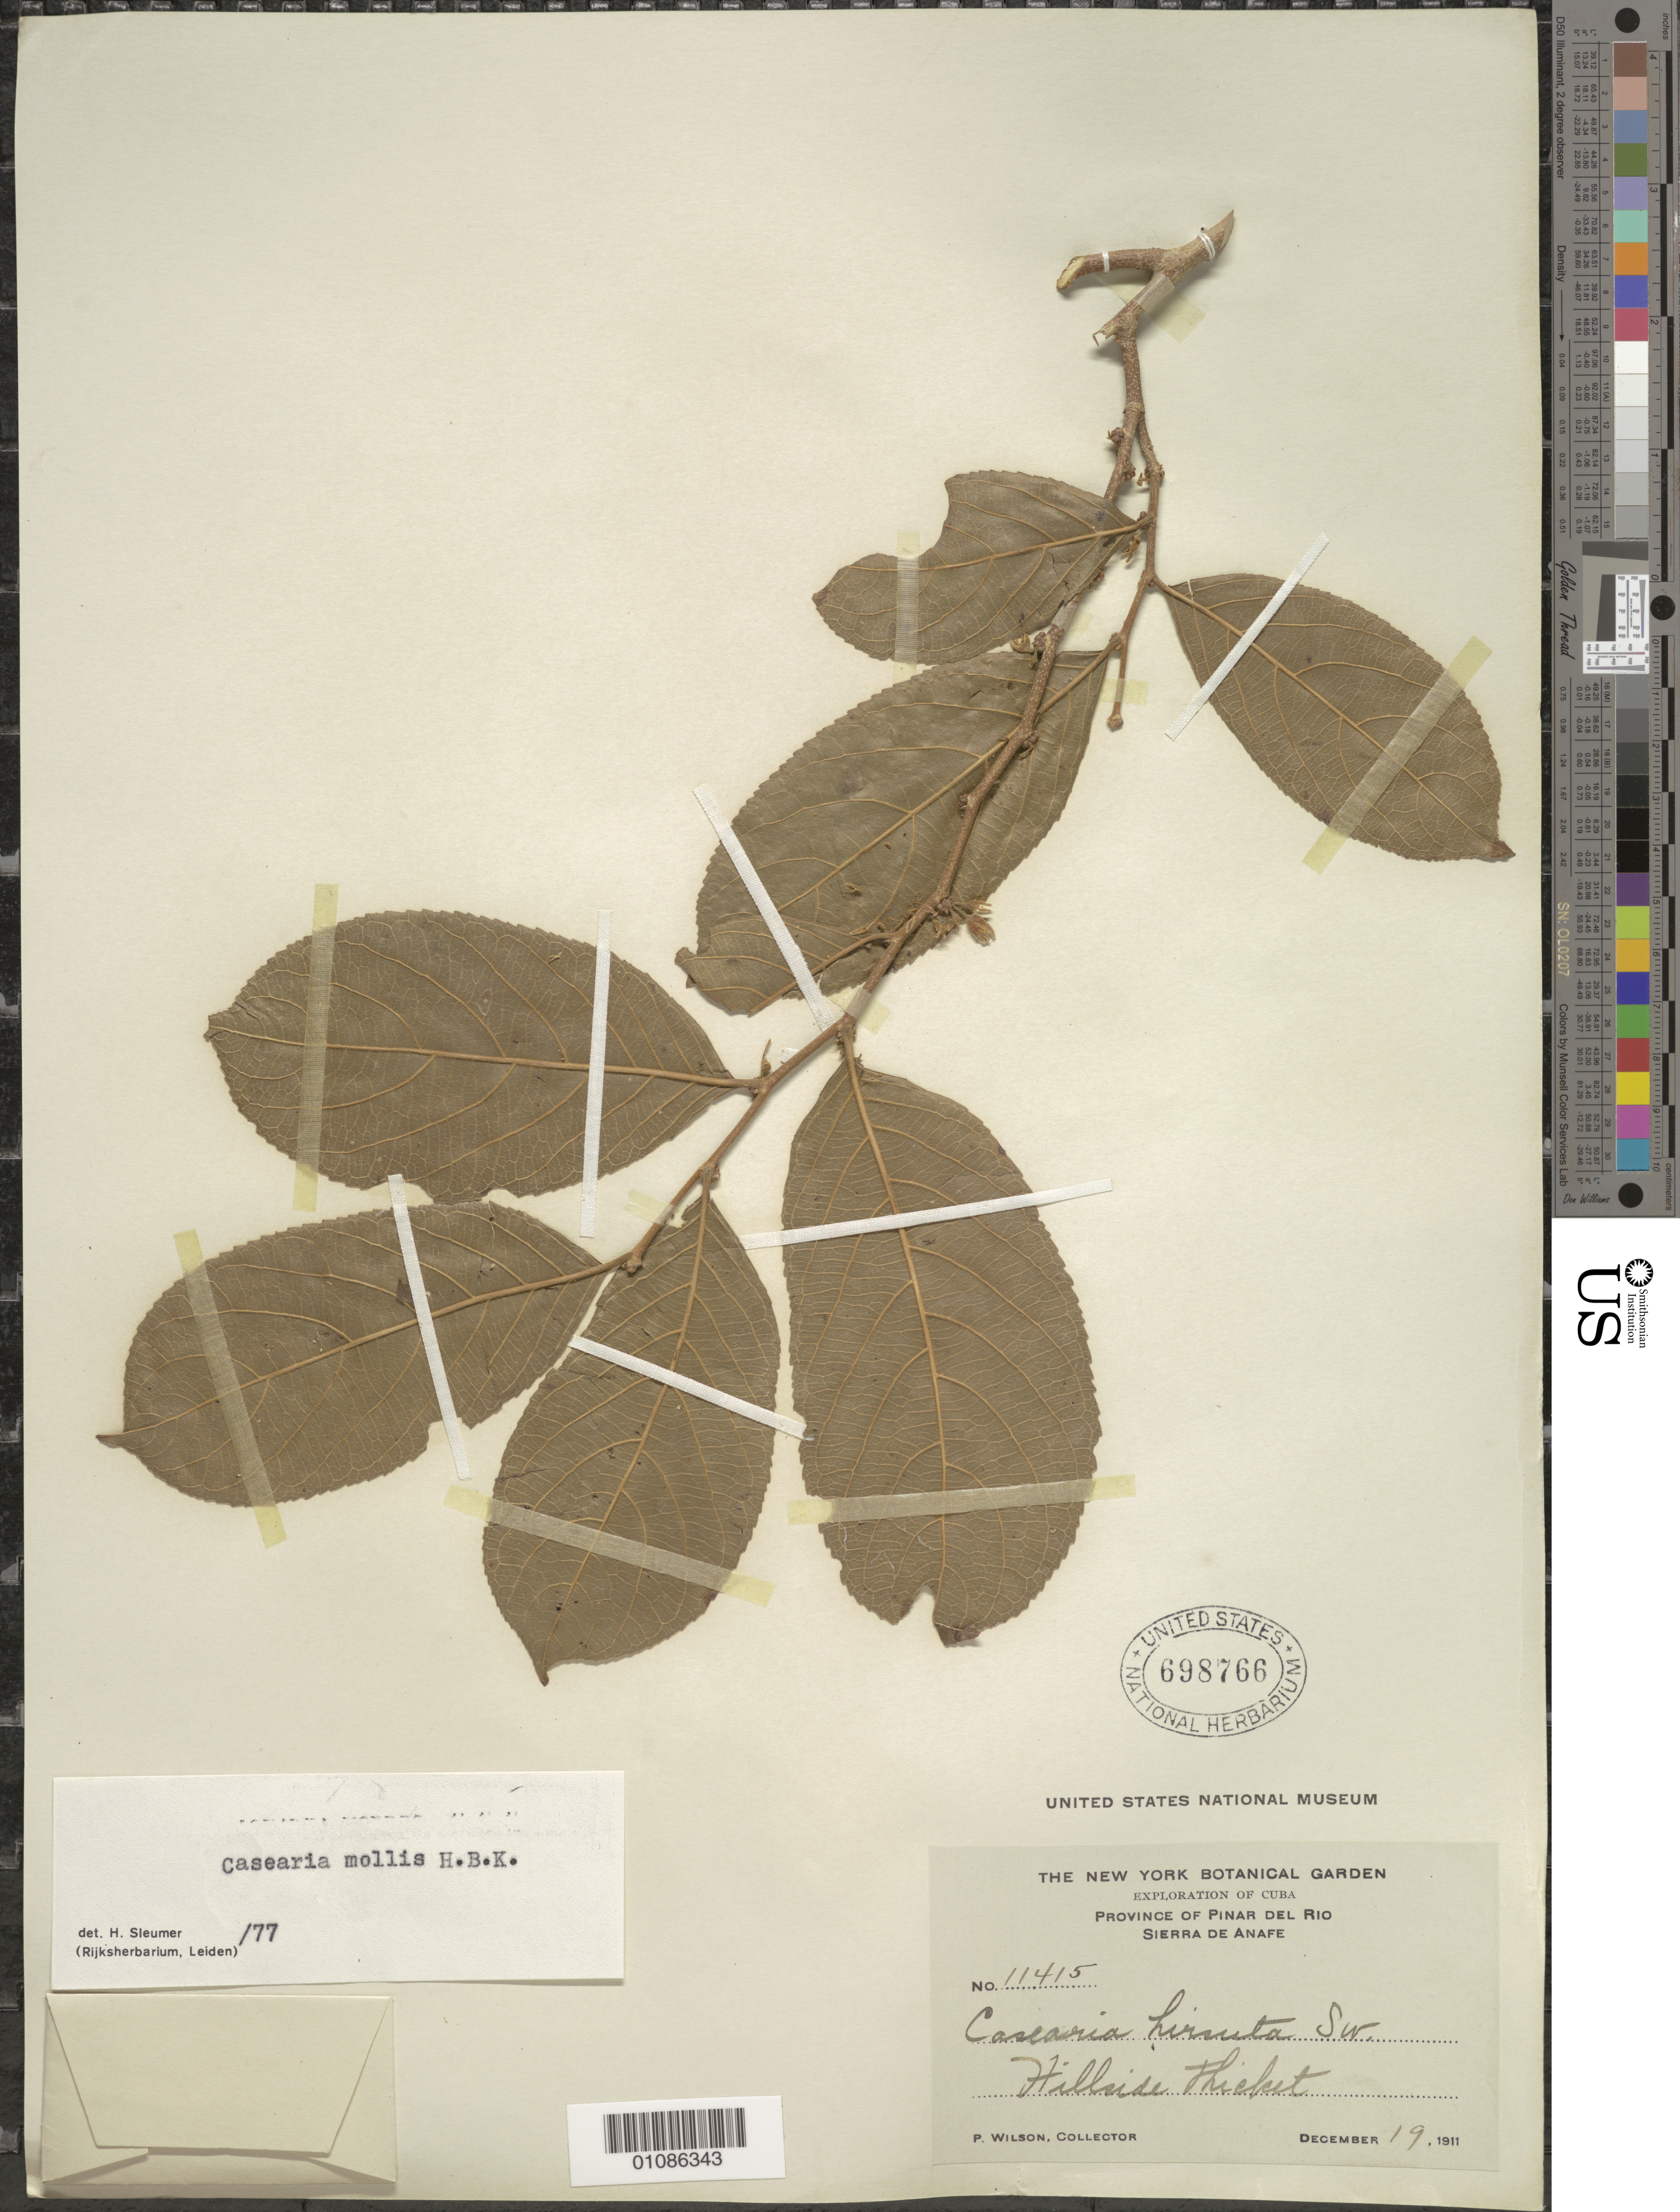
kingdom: Plantae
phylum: Tracheophyta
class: Magnoliopsida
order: Malpighiales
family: Salicaceae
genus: Casearia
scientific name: Casearia mollis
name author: Kunth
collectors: P. Wilson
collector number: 11415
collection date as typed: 19 Dec 1911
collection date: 1911-12-19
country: Cuba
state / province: Pinar del Rio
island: Cuba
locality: Pinar del Rio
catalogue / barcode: US 698766